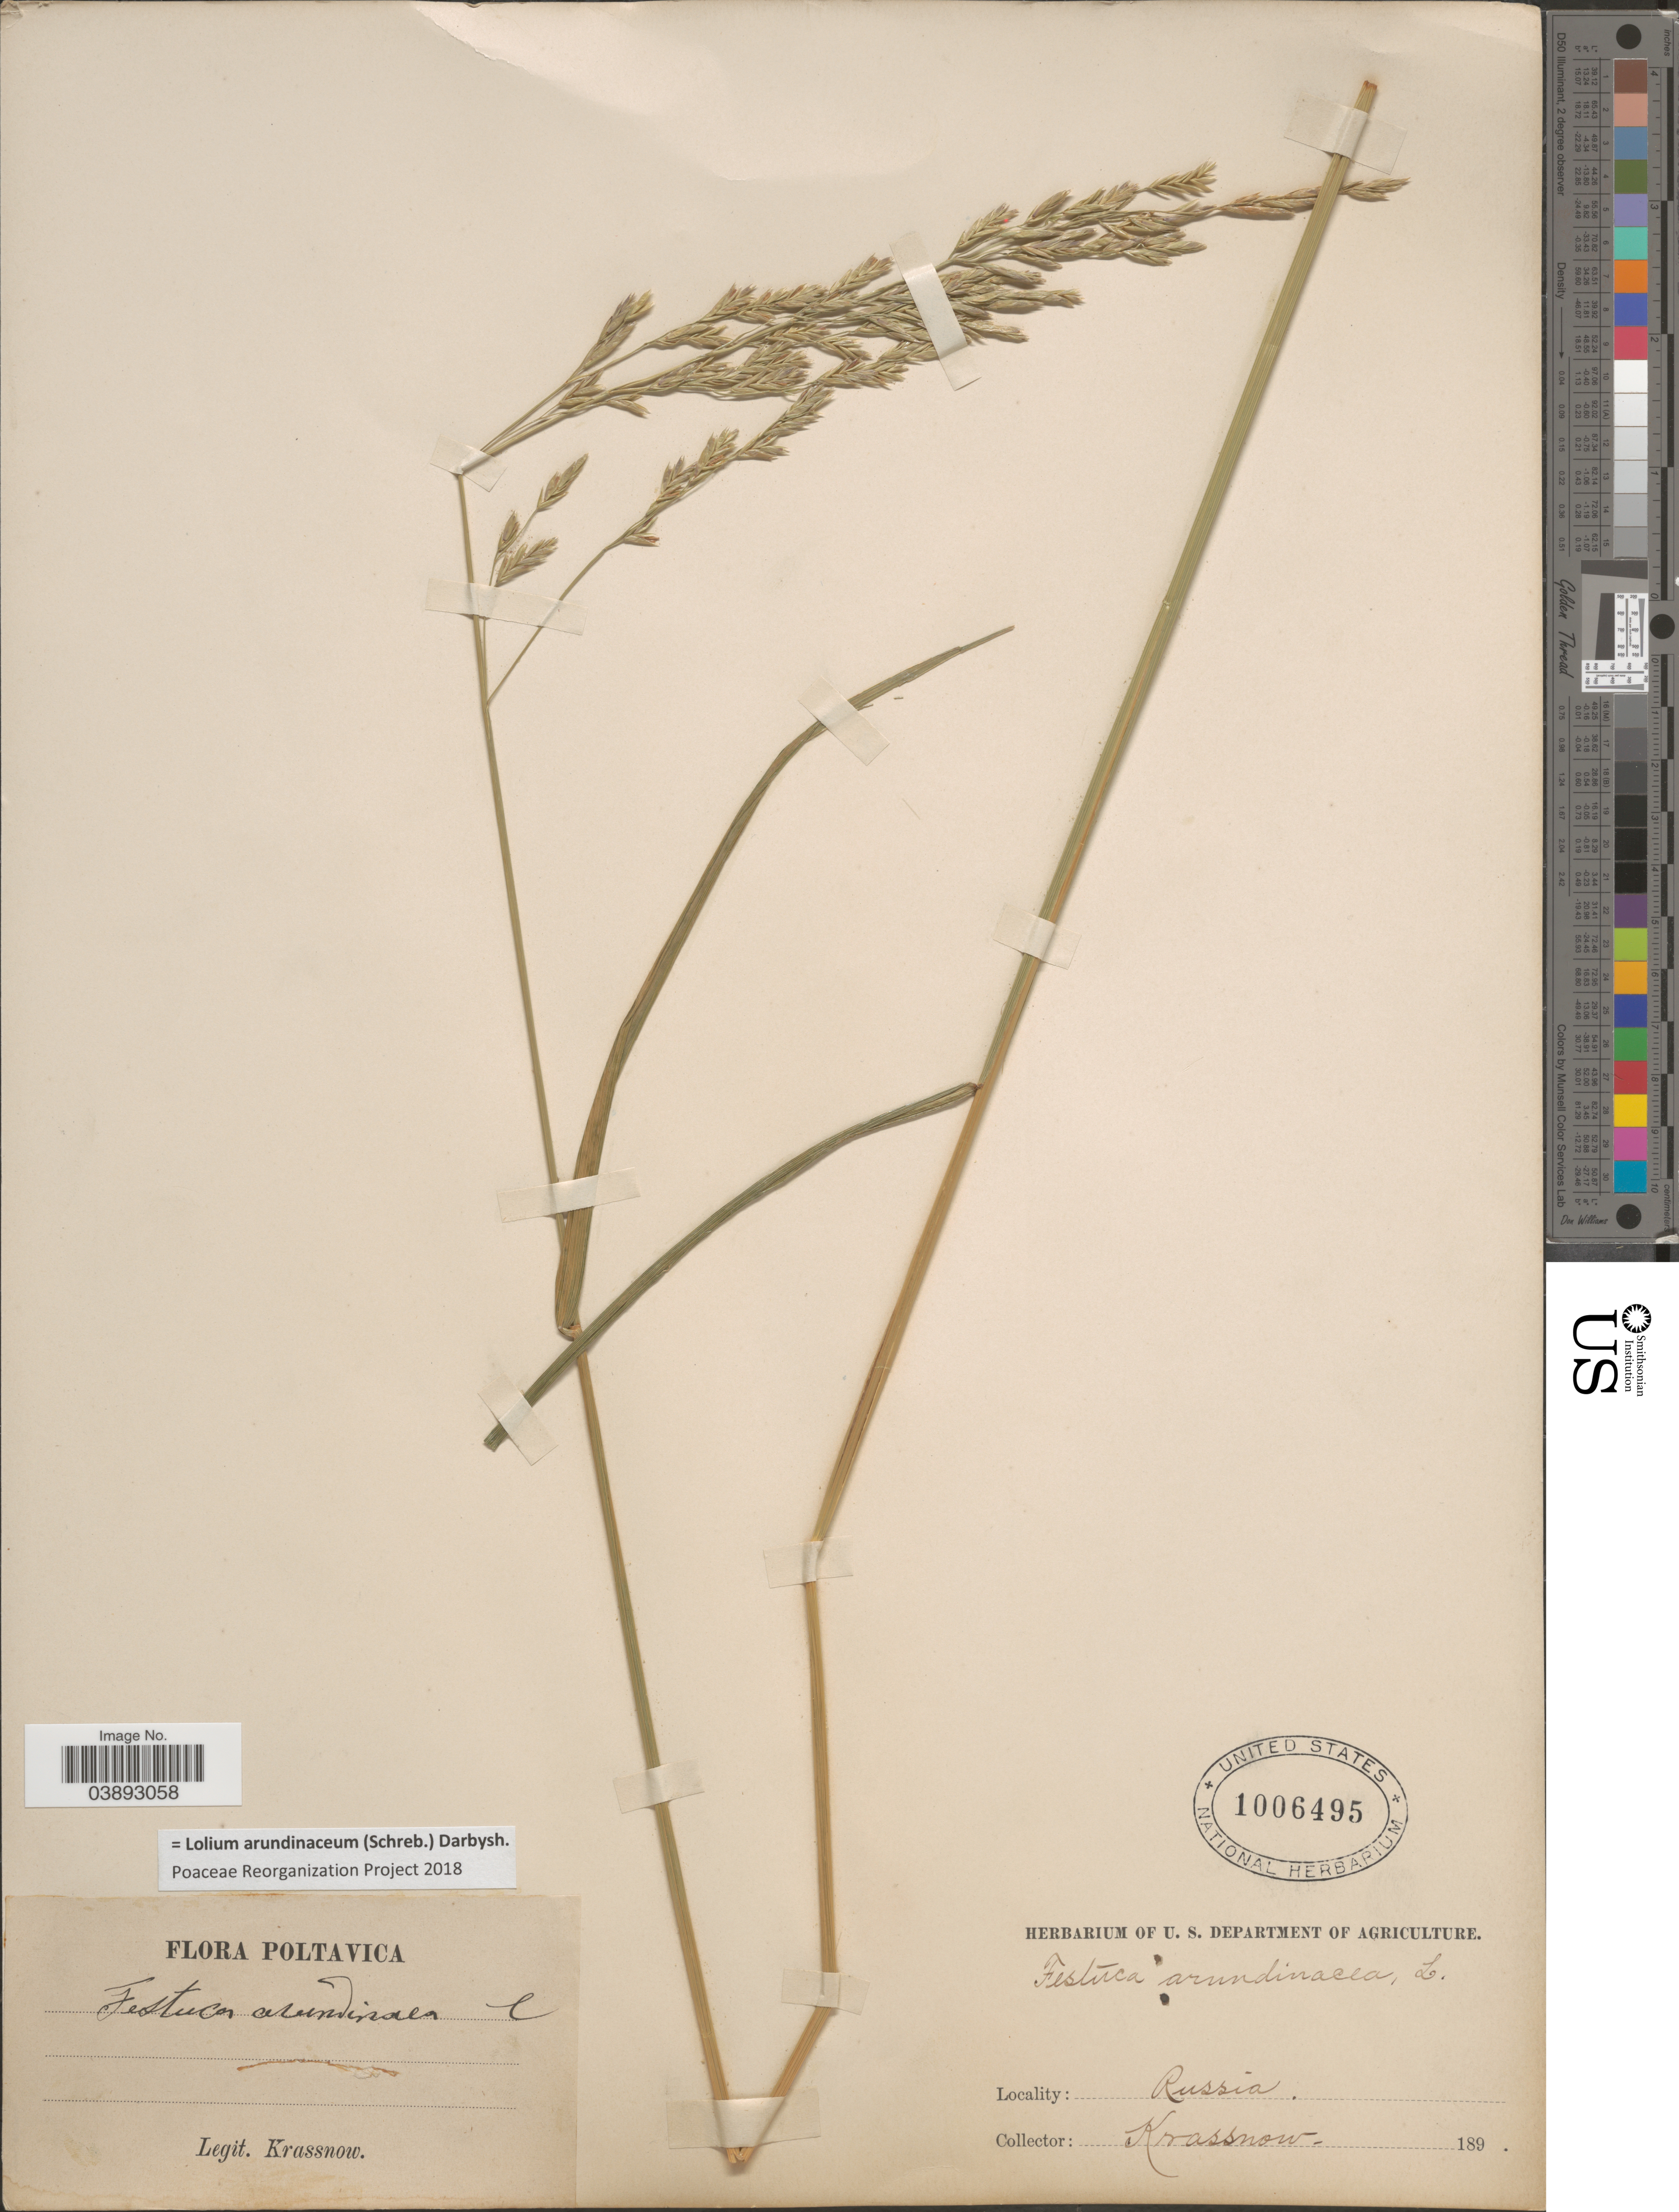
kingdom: Plantae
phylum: Tracheophyta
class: Liliopsida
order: Poales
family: Poaceae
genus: Lolium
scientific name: Lolium arundinaceum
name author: (Schreb.) Darbysh.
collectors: -. Krassnow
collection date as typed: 189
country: Ukraine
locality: Poltavica. Russia.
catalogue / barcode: US 1006495